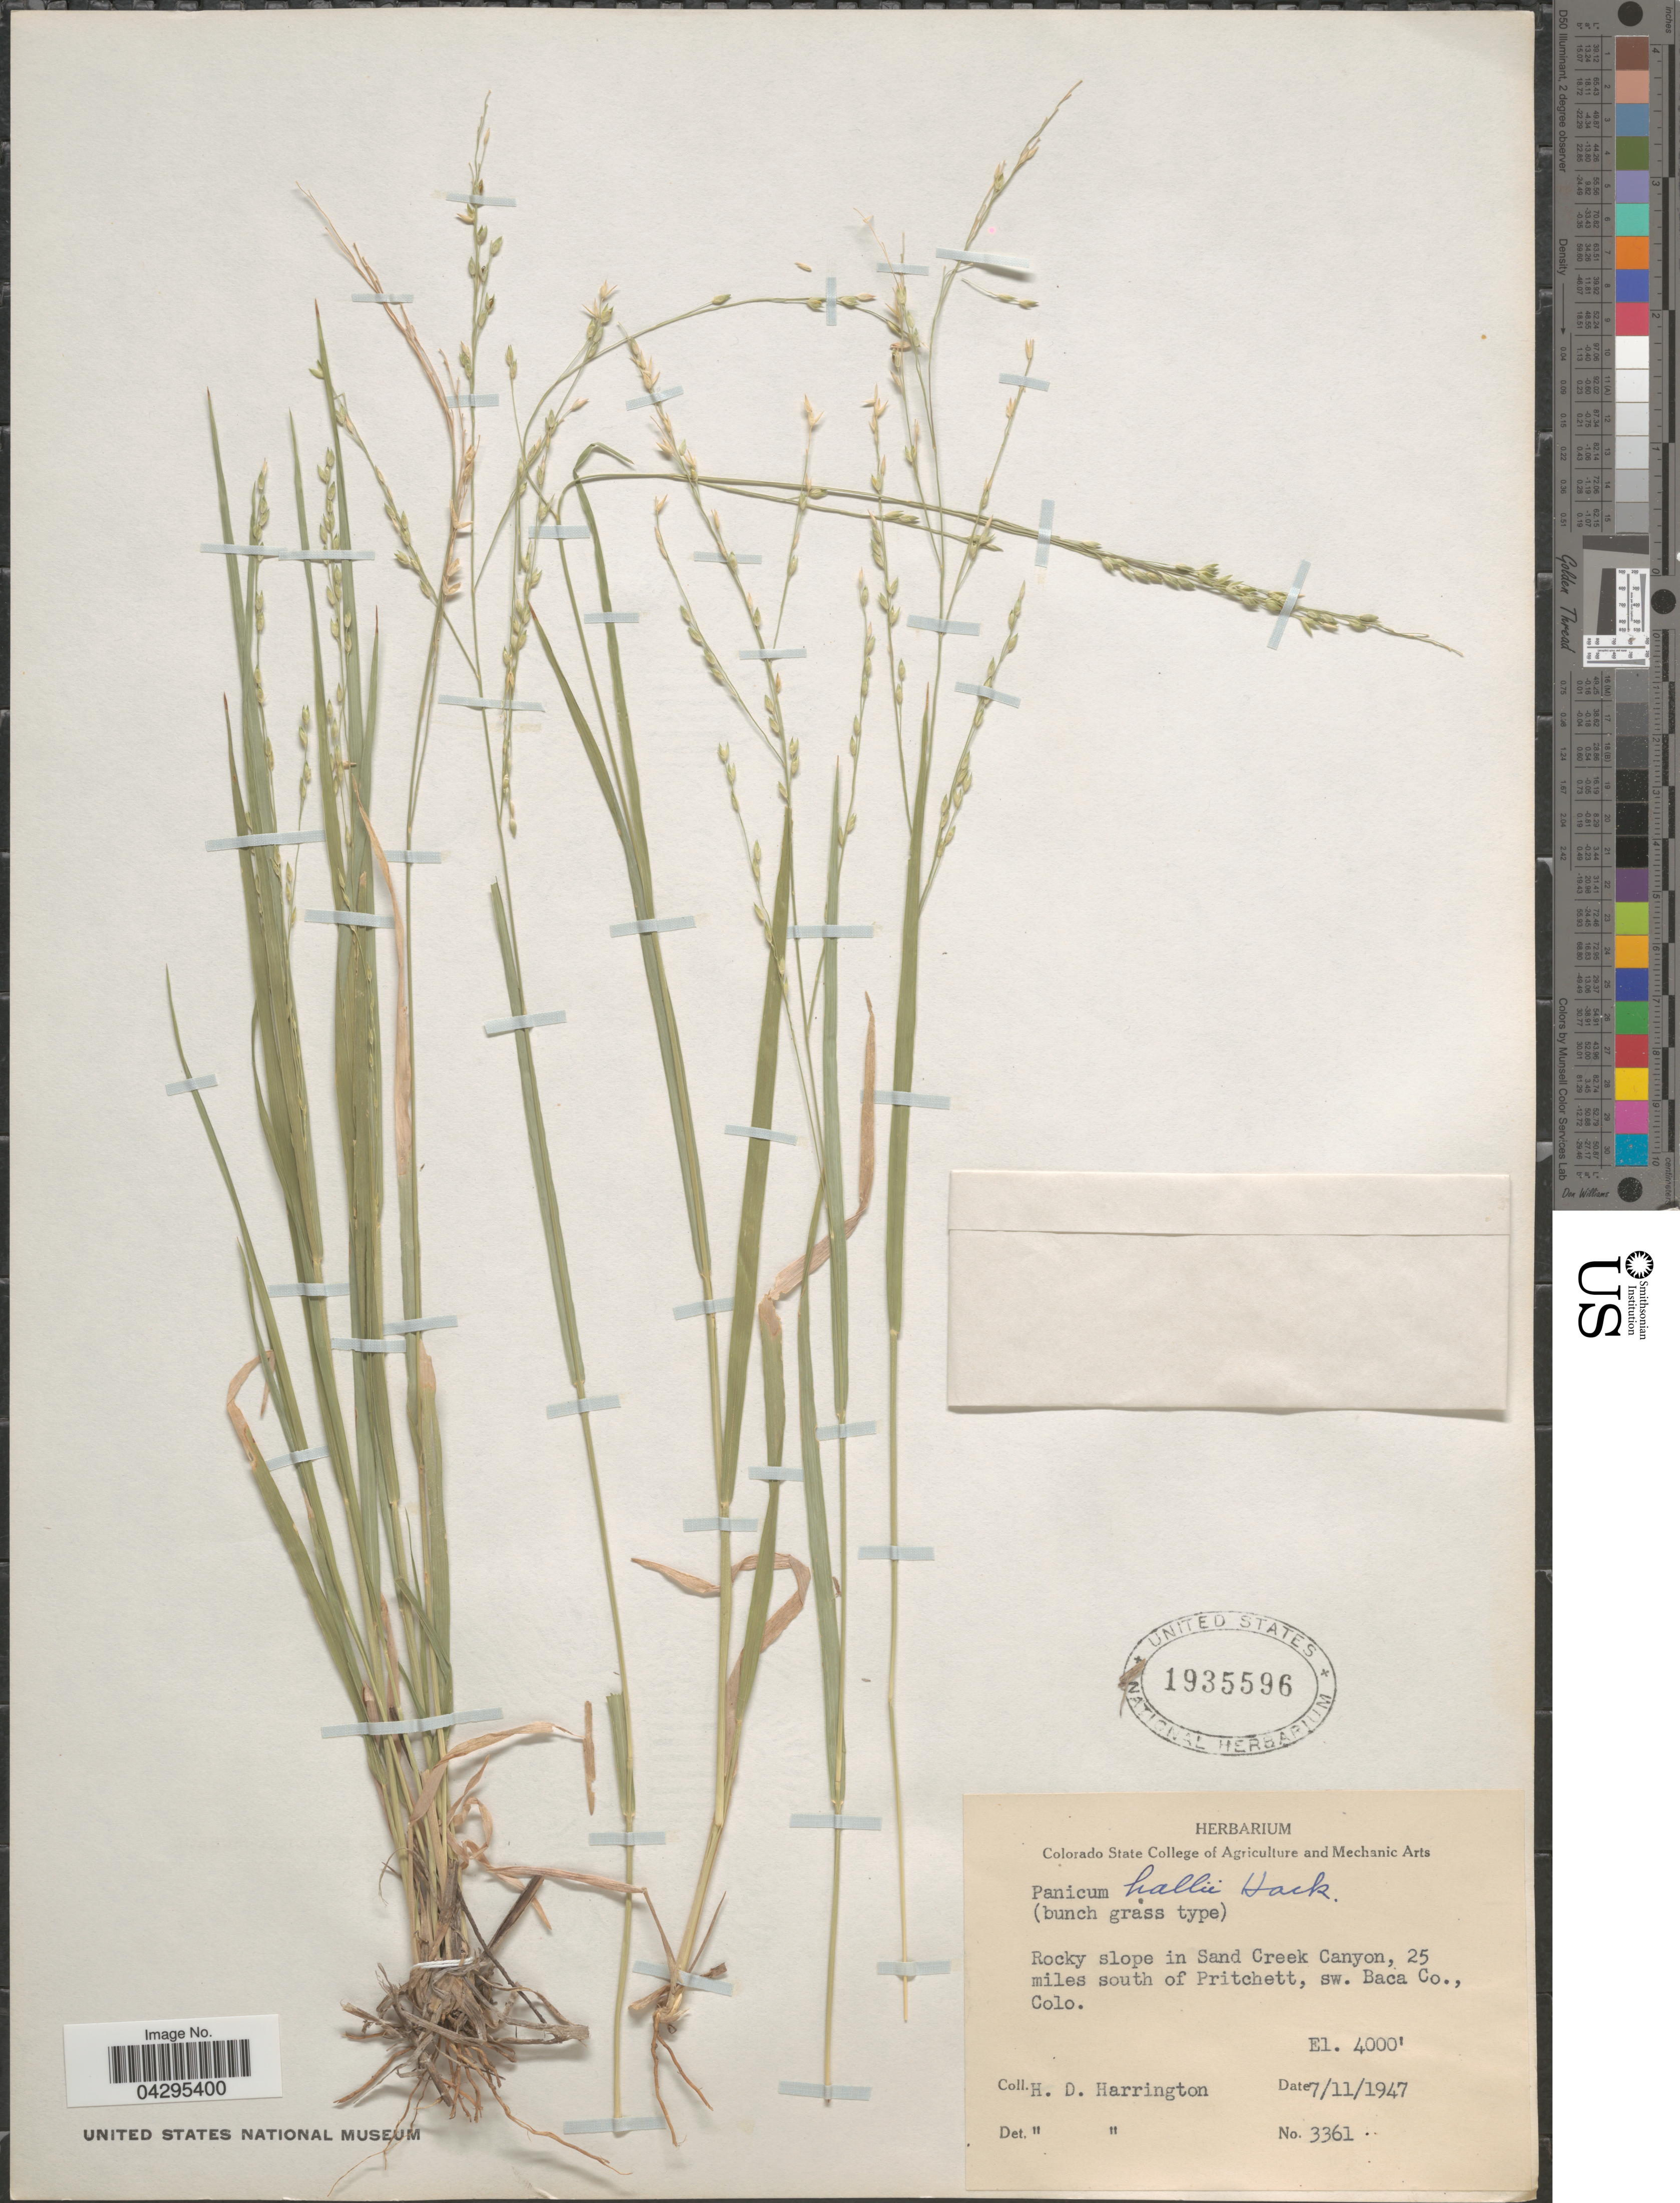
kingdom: Plantae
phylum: Tracheophyta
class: Liliopsida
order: Poales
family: Poaceae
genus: Panicum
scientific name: Panicum hallii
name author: Vasey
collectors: H. Harrington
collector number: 3361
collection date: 1947-07-11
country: United States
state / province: Colorado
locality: Rocky slope in Sand Creek Canyon, 25 miles south of Pritchett, sw. Baca Co.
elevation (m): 1219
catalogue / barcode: US 1935596